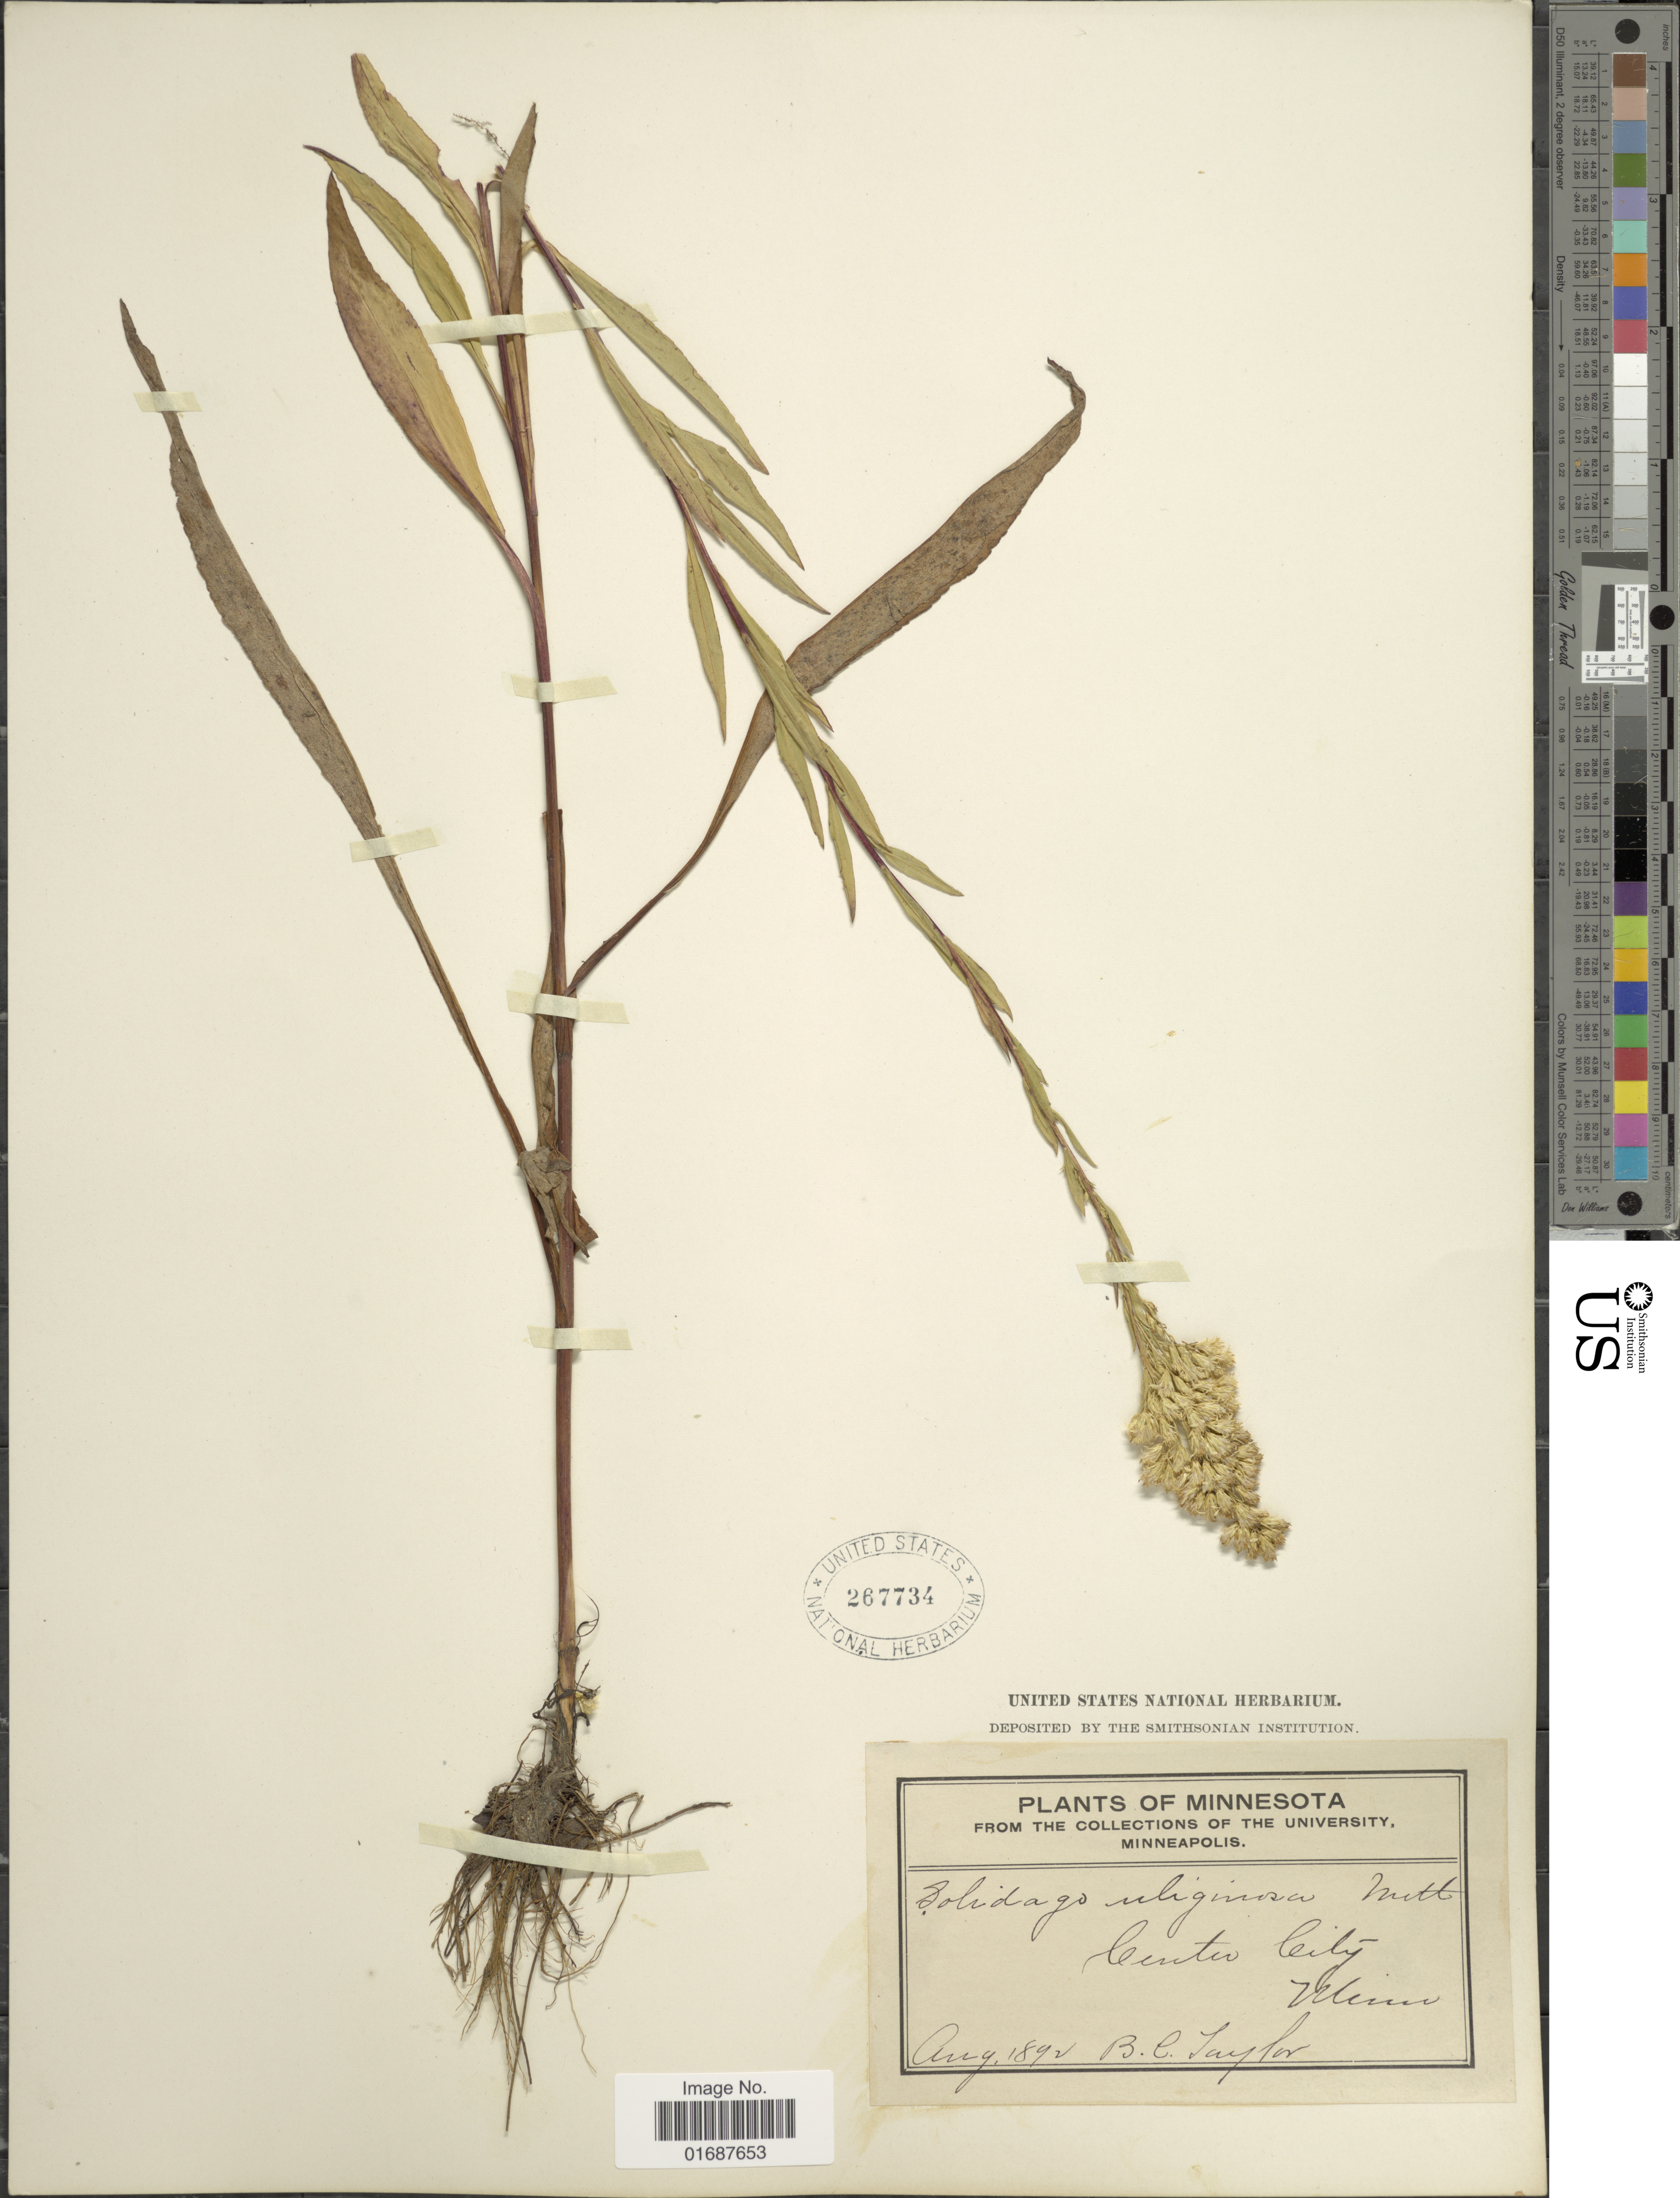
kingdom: Plantae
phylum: Tracheophyta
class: Magnoliopsida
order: Asterales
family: Asteraceae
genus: Solidago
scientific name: Solidago uliginosa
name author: Nutt.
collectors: B. C. Taylor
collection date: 1892-08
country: United States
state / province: Minnesota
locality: Center City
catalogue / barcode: US 267734